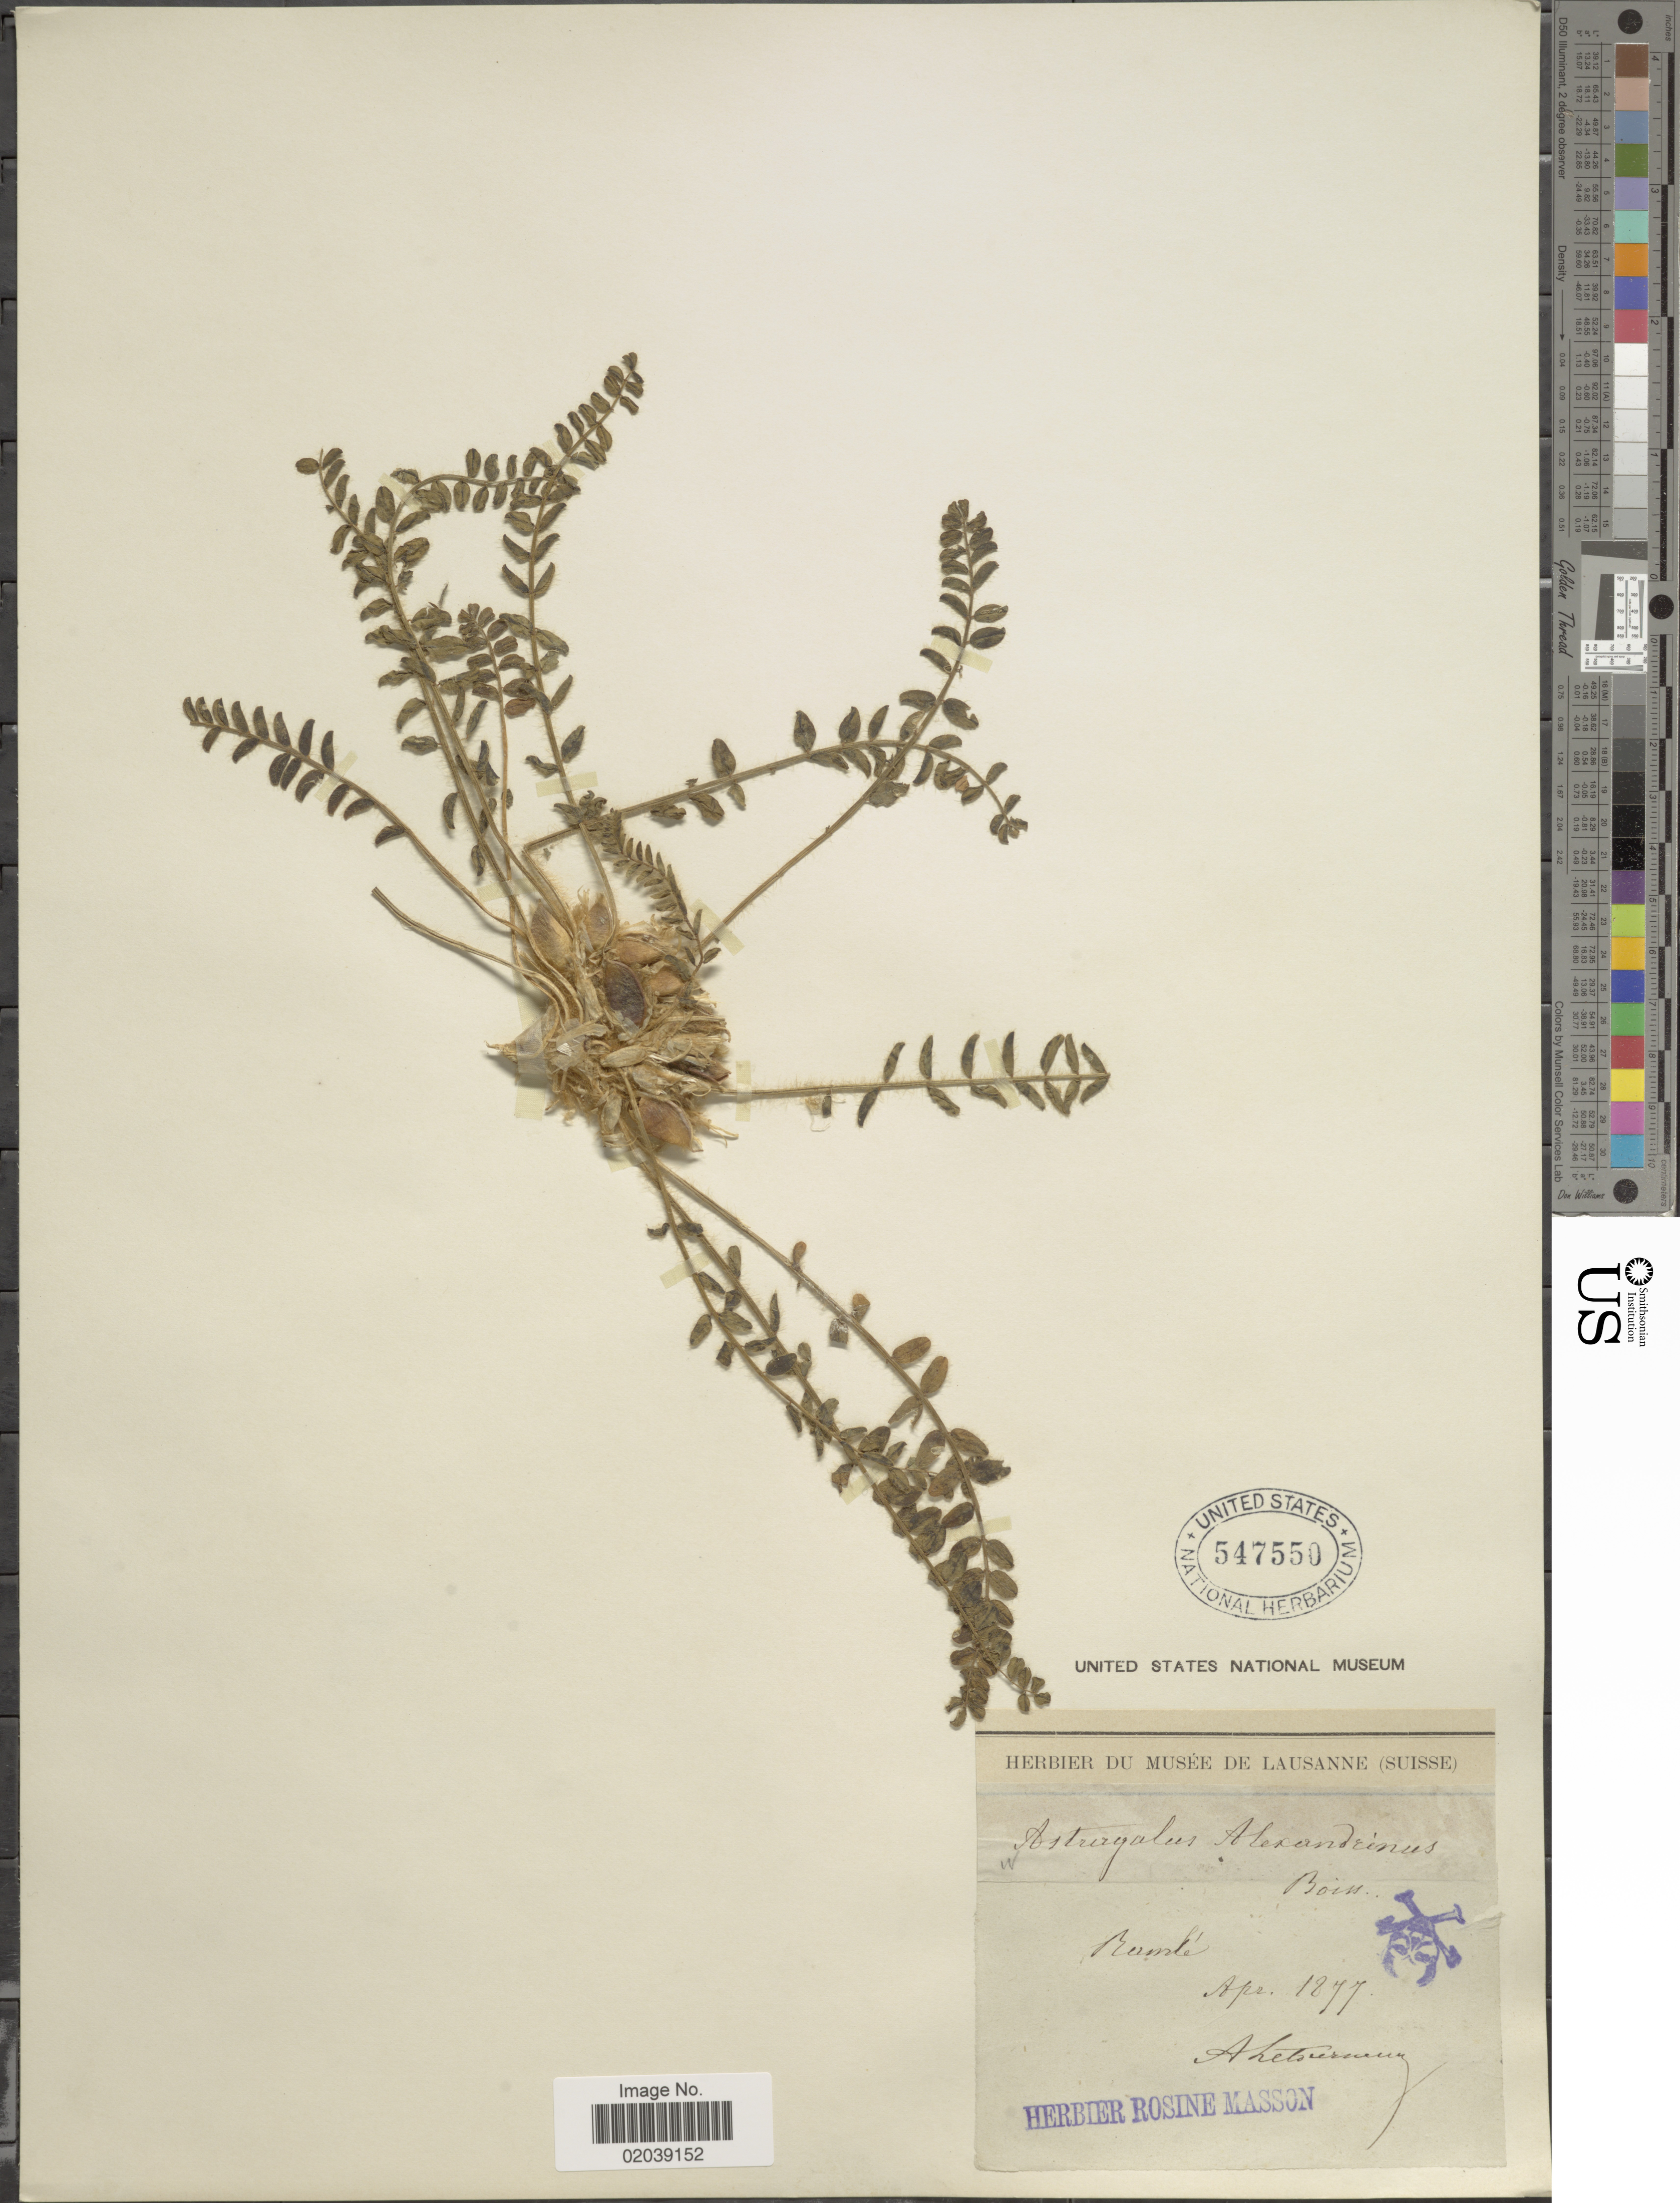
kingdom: Plantae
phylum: Tracheophyta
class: Magnoliopsida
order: Fabales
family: Fabaceae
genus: Astragalus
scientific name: Astragalus alexandrinus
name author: Boiss.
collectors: A. Letourneux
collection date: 1877-04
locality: Bumle [interpreted]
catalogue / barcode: US 547550